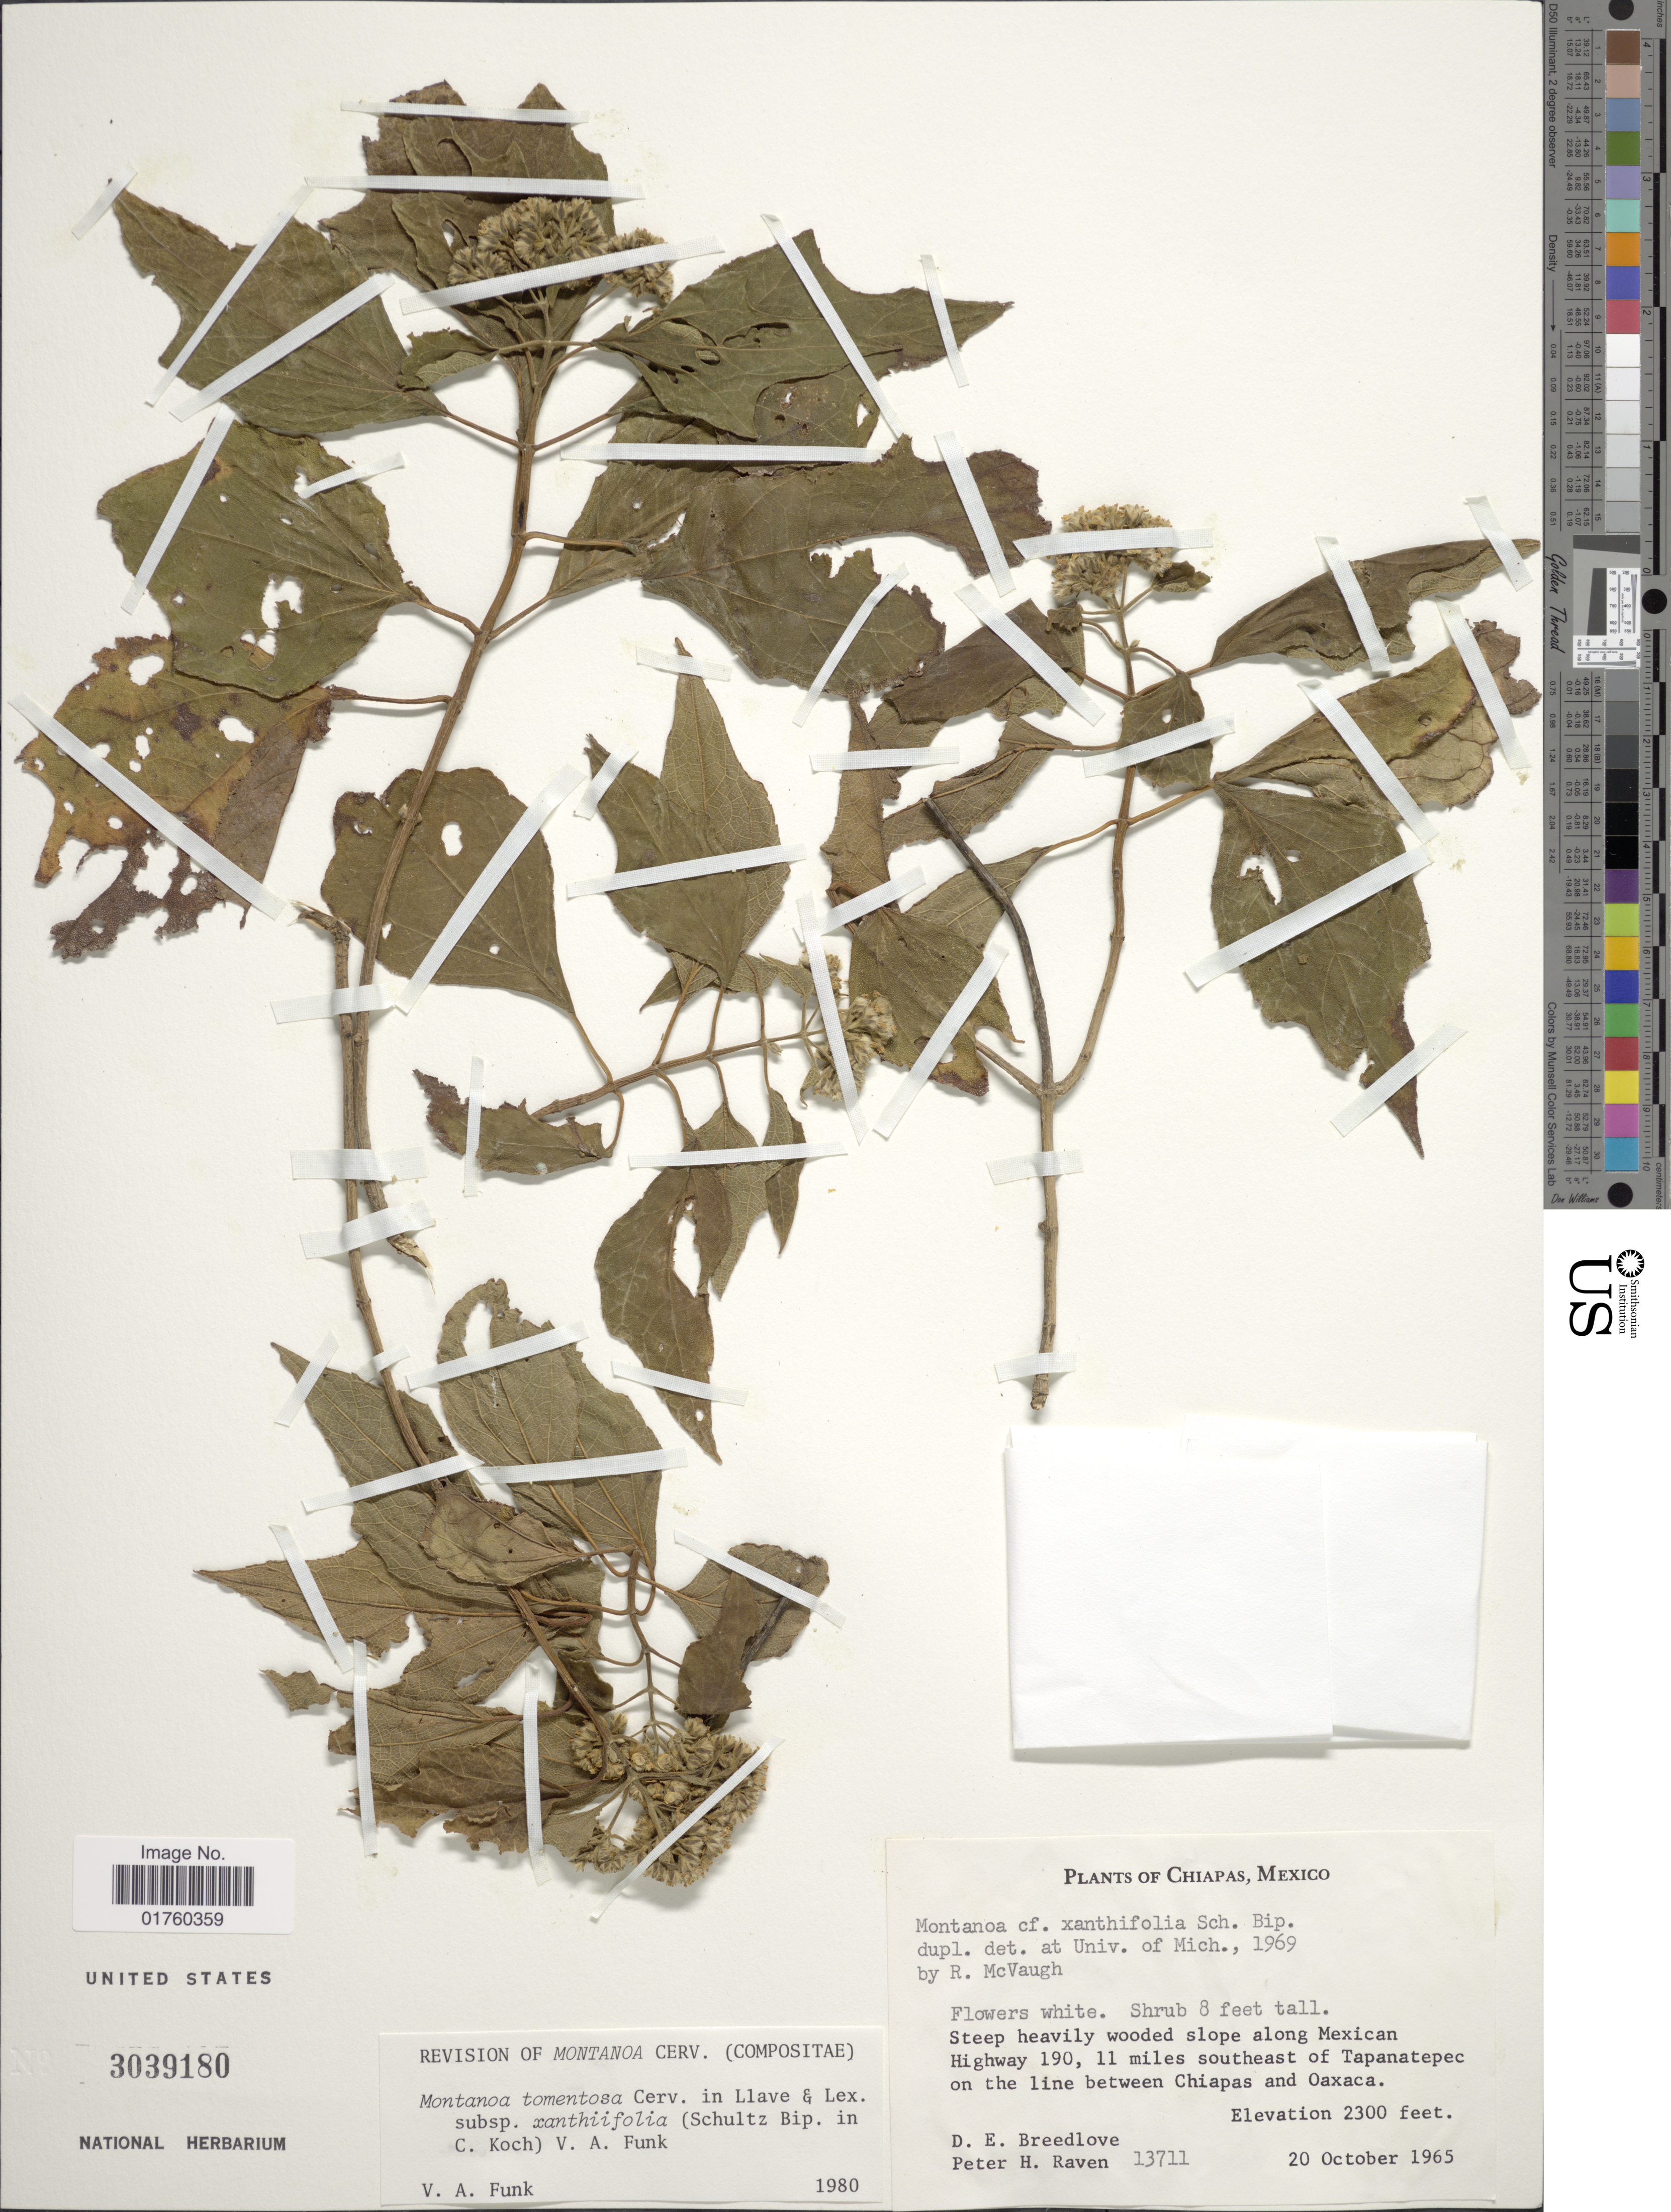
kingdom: Plantae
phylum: Tracheophyta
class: Magnoliopsida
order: Asterales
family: Asteraceae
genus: Montanoa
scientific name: Montanoa tomentosa subsp. xanthiifolia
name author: (Sch. Bip. in C. Koch) V.A. Funk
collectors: D. E. Breedlove & P. Raven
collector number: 13711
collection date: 1965-10-20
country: Mexico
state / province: Chiapas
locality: Steep heavily wooded slope along Mexican Highway 190, 11 miles southeast of Tapanatepec on the line between Chiapas and Oaxaca.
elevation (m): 701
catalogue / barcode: US 3039180